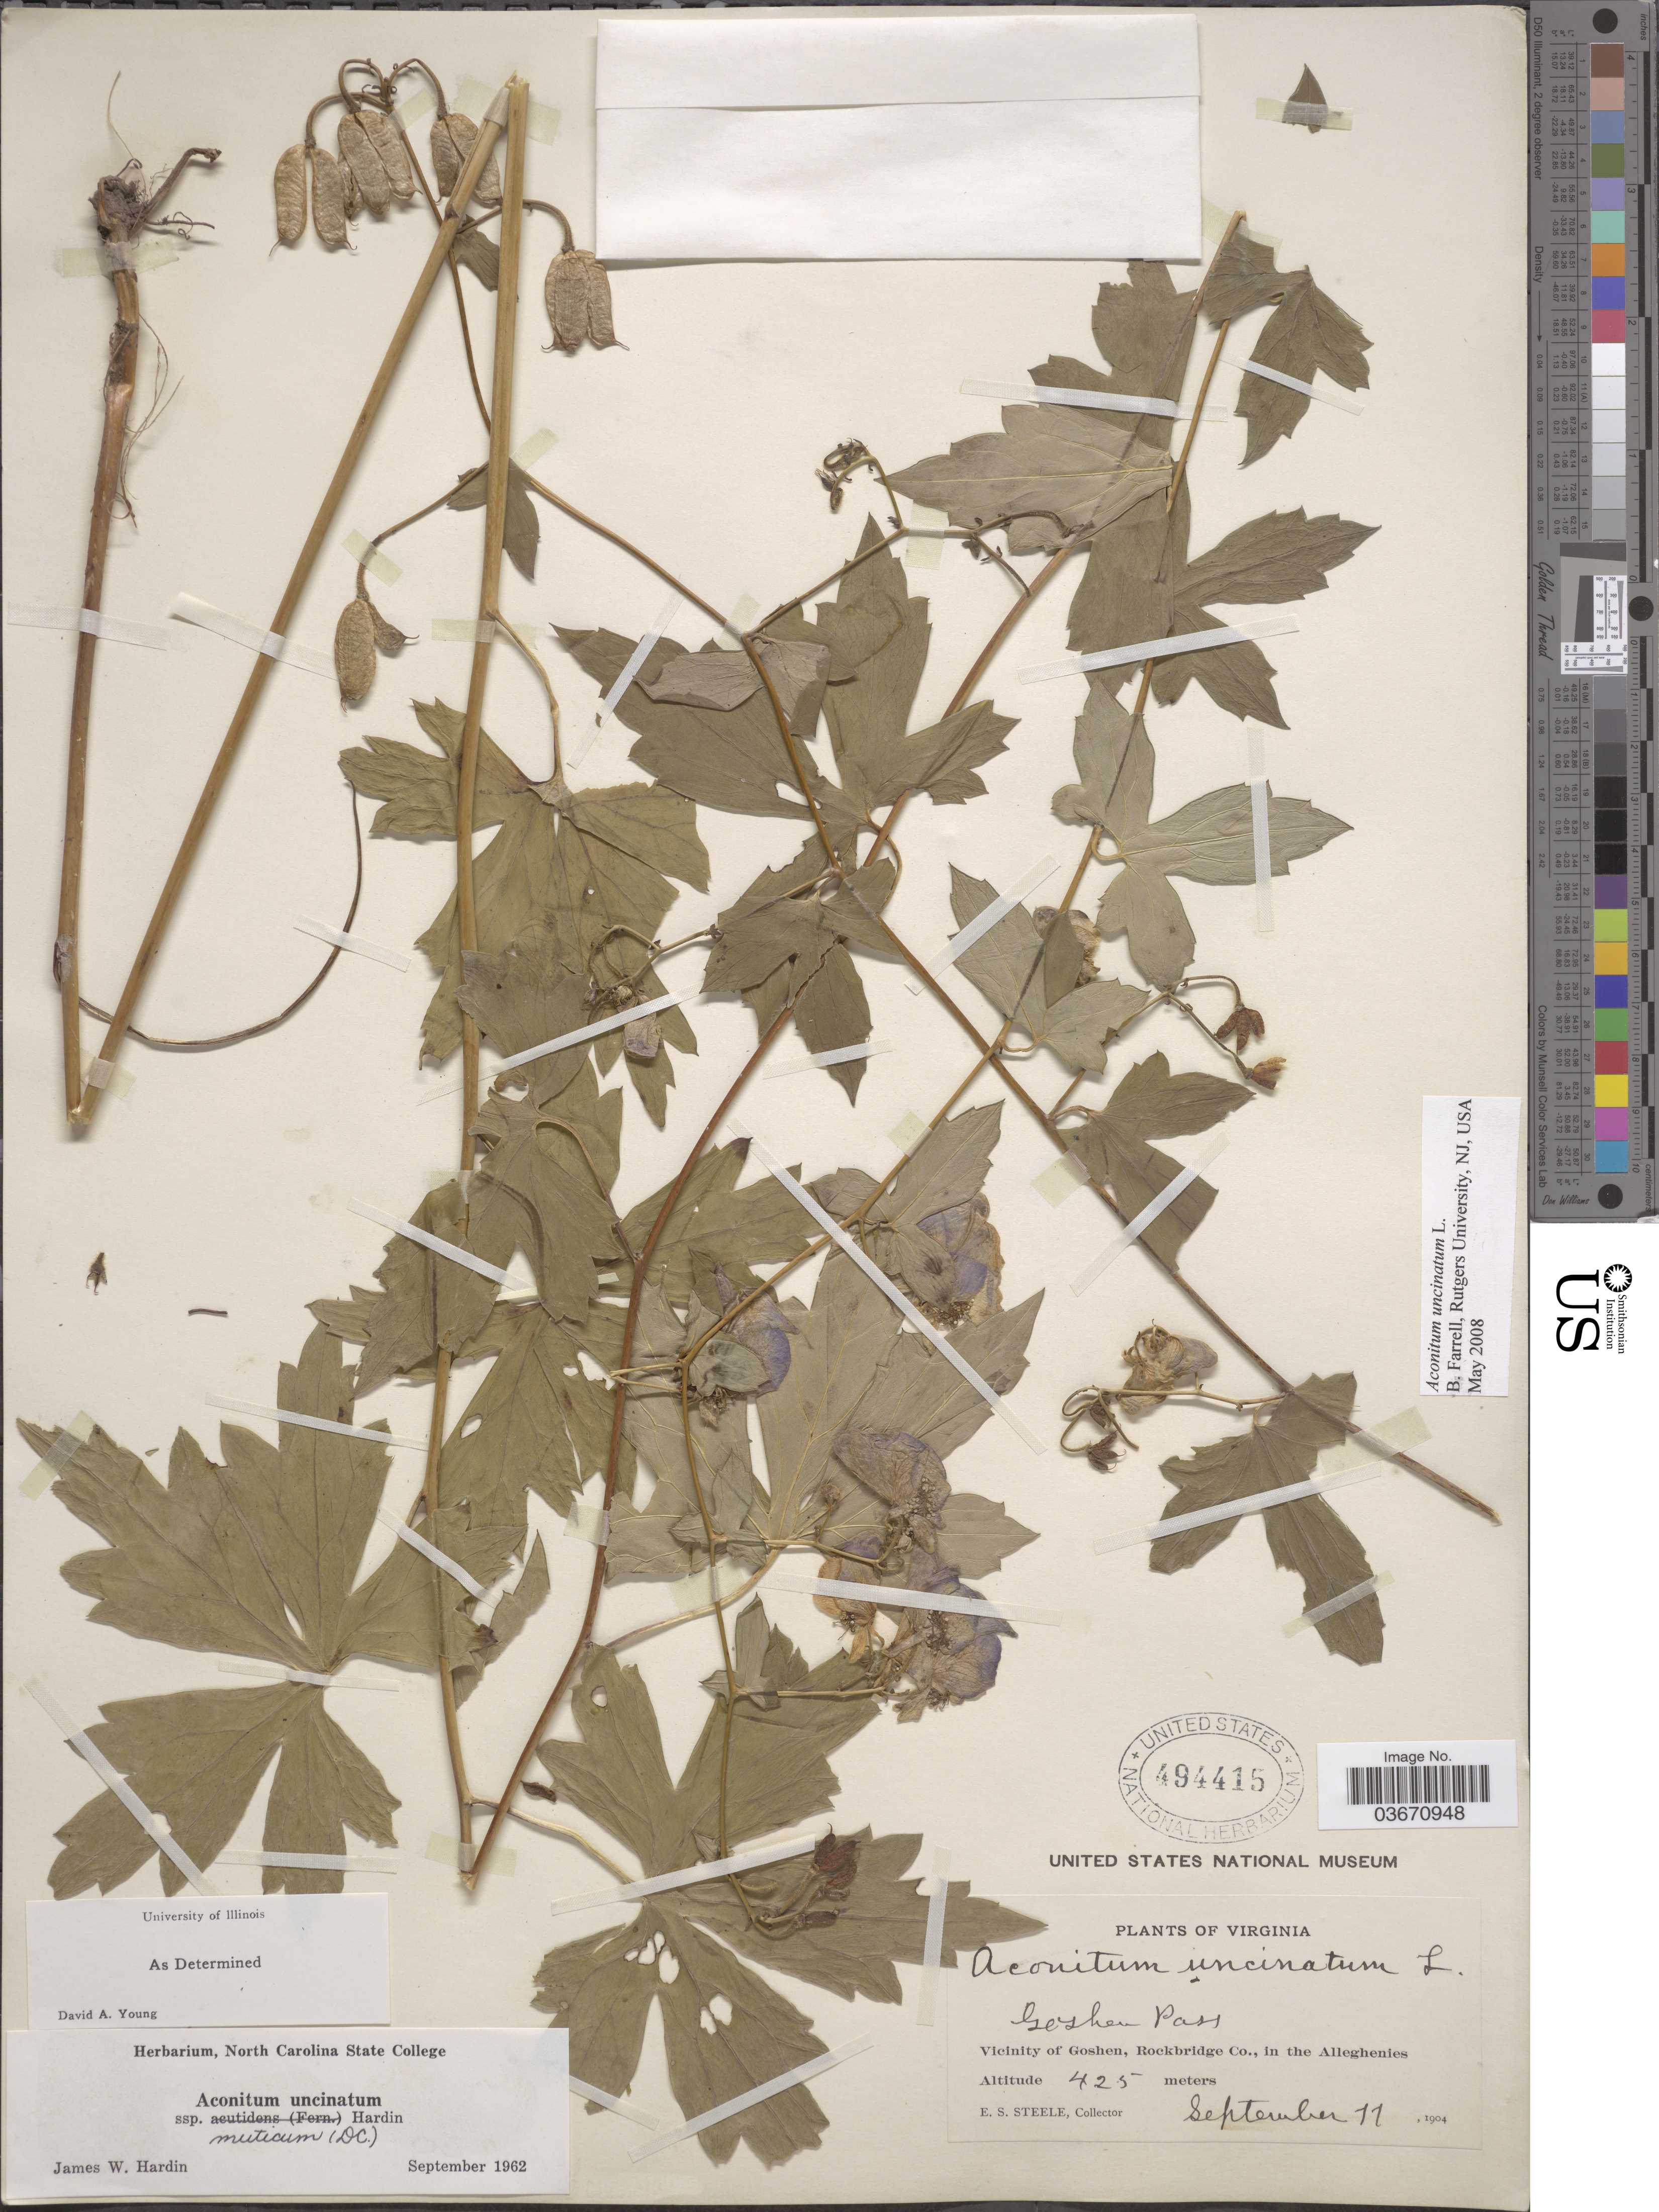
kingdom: Plantae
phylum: Tracheophyta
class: Magnoliopsida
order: Ranunculales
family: Ranunculaceae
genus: Aconitum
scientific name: Aconitum uncinatum subsp. muticum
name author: (DC.) Hardin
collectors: E. Steele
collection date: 1904-09-11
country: United States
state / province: Virginia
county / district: Rockbridge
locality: Goshen Pass. Vicinity of Goshen, in the Alleghenies.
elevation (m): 425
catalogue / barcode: US 494415